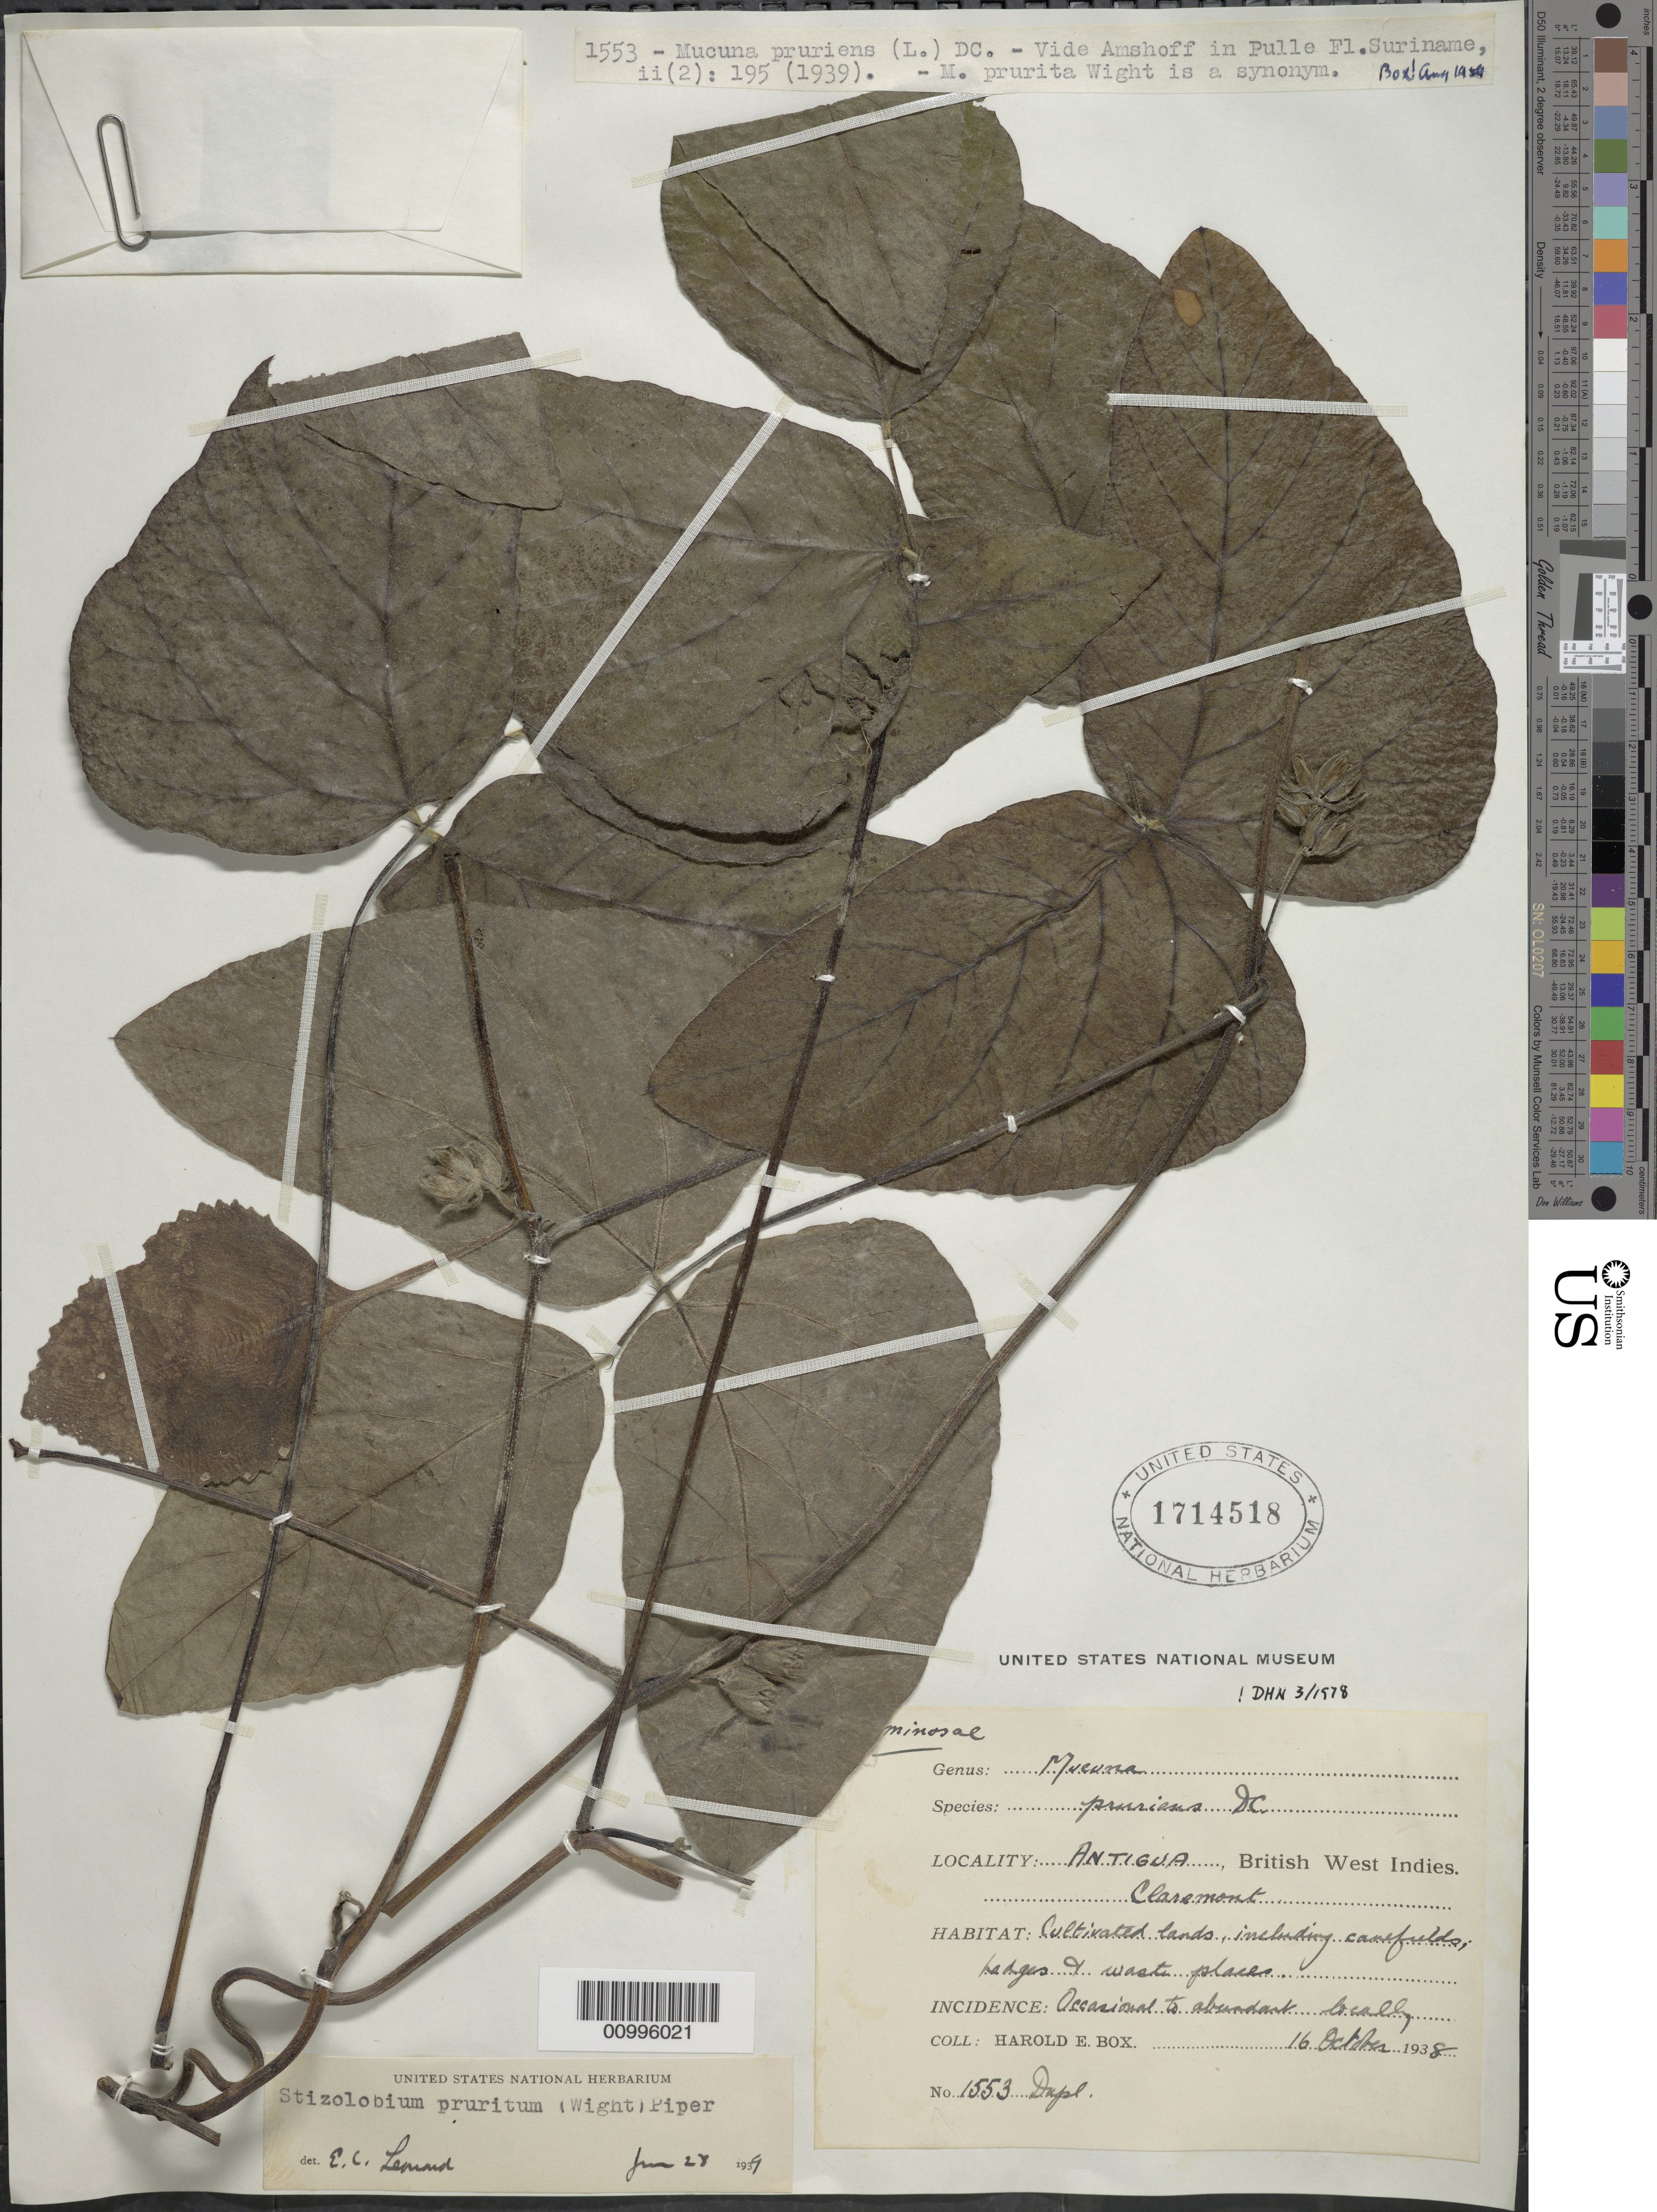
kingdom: Plantae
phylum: Tracheophyta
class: Magnoliopsida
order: Fabales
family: Fabaceae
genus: Mucuna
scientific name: Mucuna pruriens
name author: (L.) DC.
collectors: H. E. Box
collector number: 1553 Dupl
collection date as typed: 16 Oct 1938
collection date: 1938-10-16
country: Antigua and Barbuda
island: Antigua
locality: Claremont, cultivated lands, including carefields and hedges and waste places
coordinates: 0 N, 0 E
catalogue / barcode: US 1714518